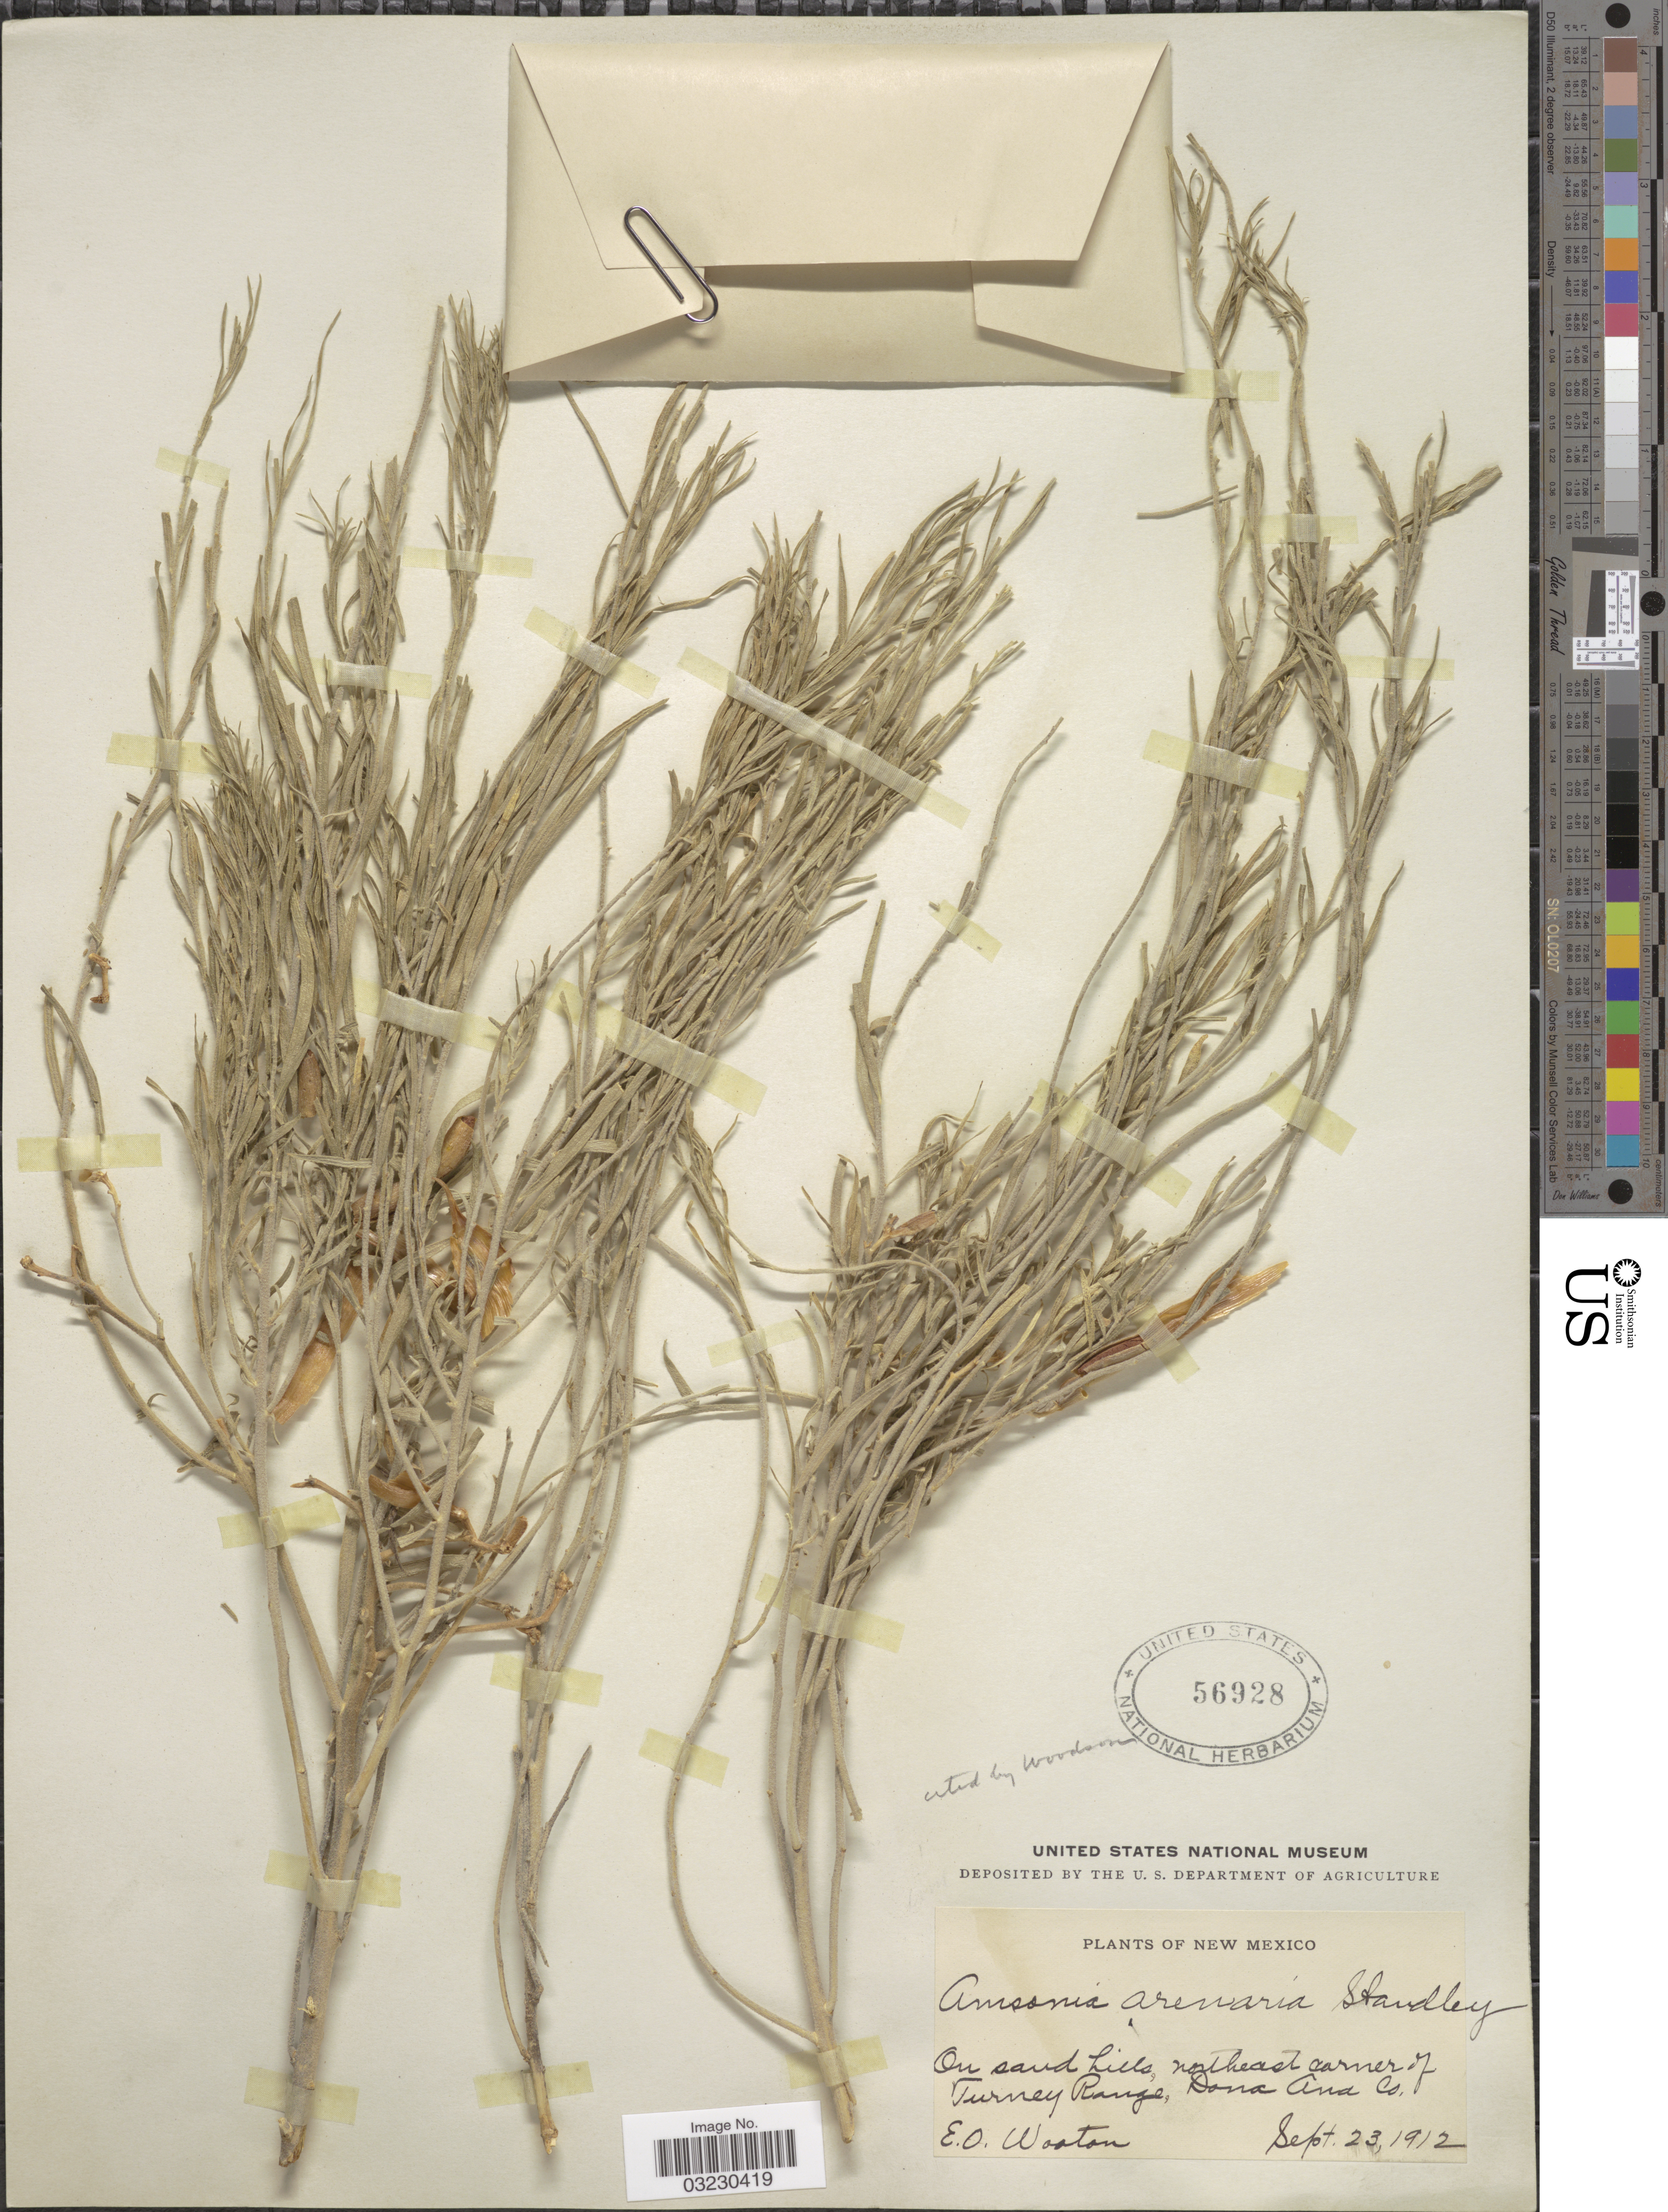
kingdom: Plantae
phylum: Tracheophyta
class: Magnoliopsida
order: Gentianales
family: Apocynaceae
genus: Amsonia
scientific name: Amsonia arenaria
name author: Standl.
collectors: E. O. Wooton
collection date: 1912-09-23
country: United States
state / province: New Mexico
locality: On sand hills, northeast corner of Turney Range, Dona Ana Co.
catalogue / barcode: US 56928